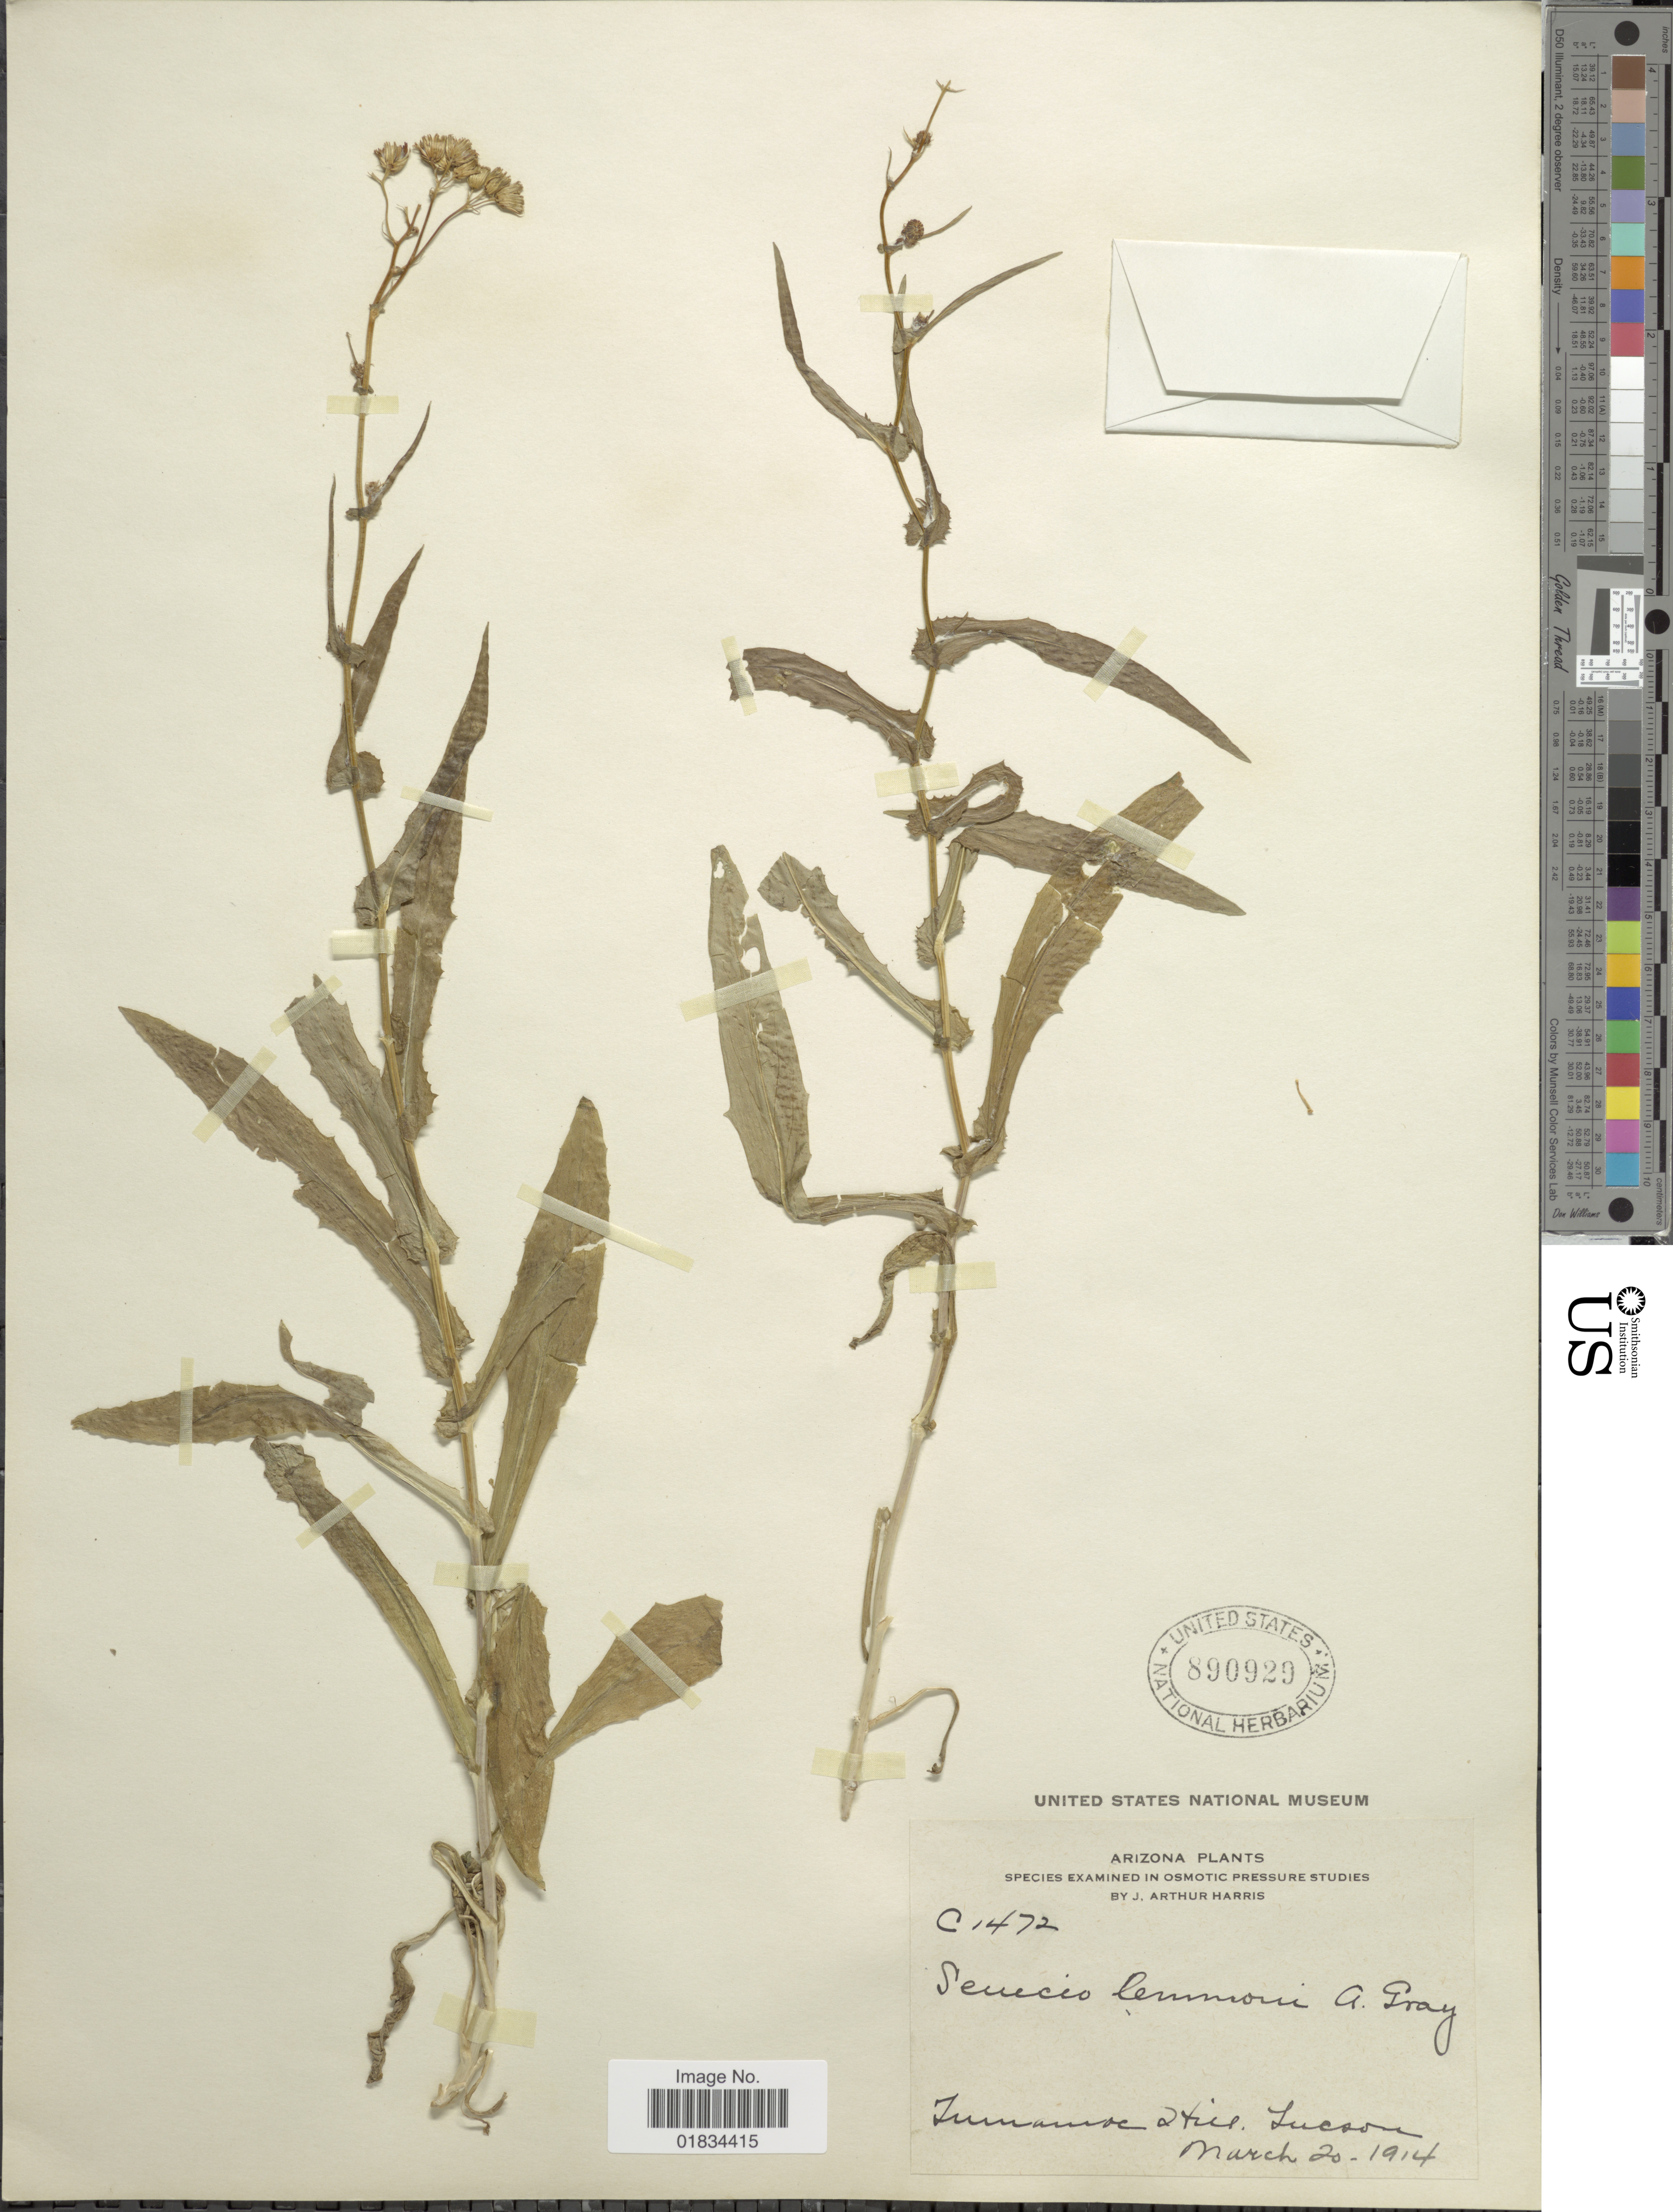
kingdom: Plantae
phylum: Tracheophyta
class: Magnoliopsida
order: Asterales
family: Asteraceae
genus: Senecio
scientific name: Senecio lemmonii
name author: A. Gray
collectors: J. A. Harris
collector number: C1472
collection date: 1914-03-20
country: United States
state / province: Arizona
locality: Tumamoc Hill, Tucson.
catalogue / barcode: US 890929